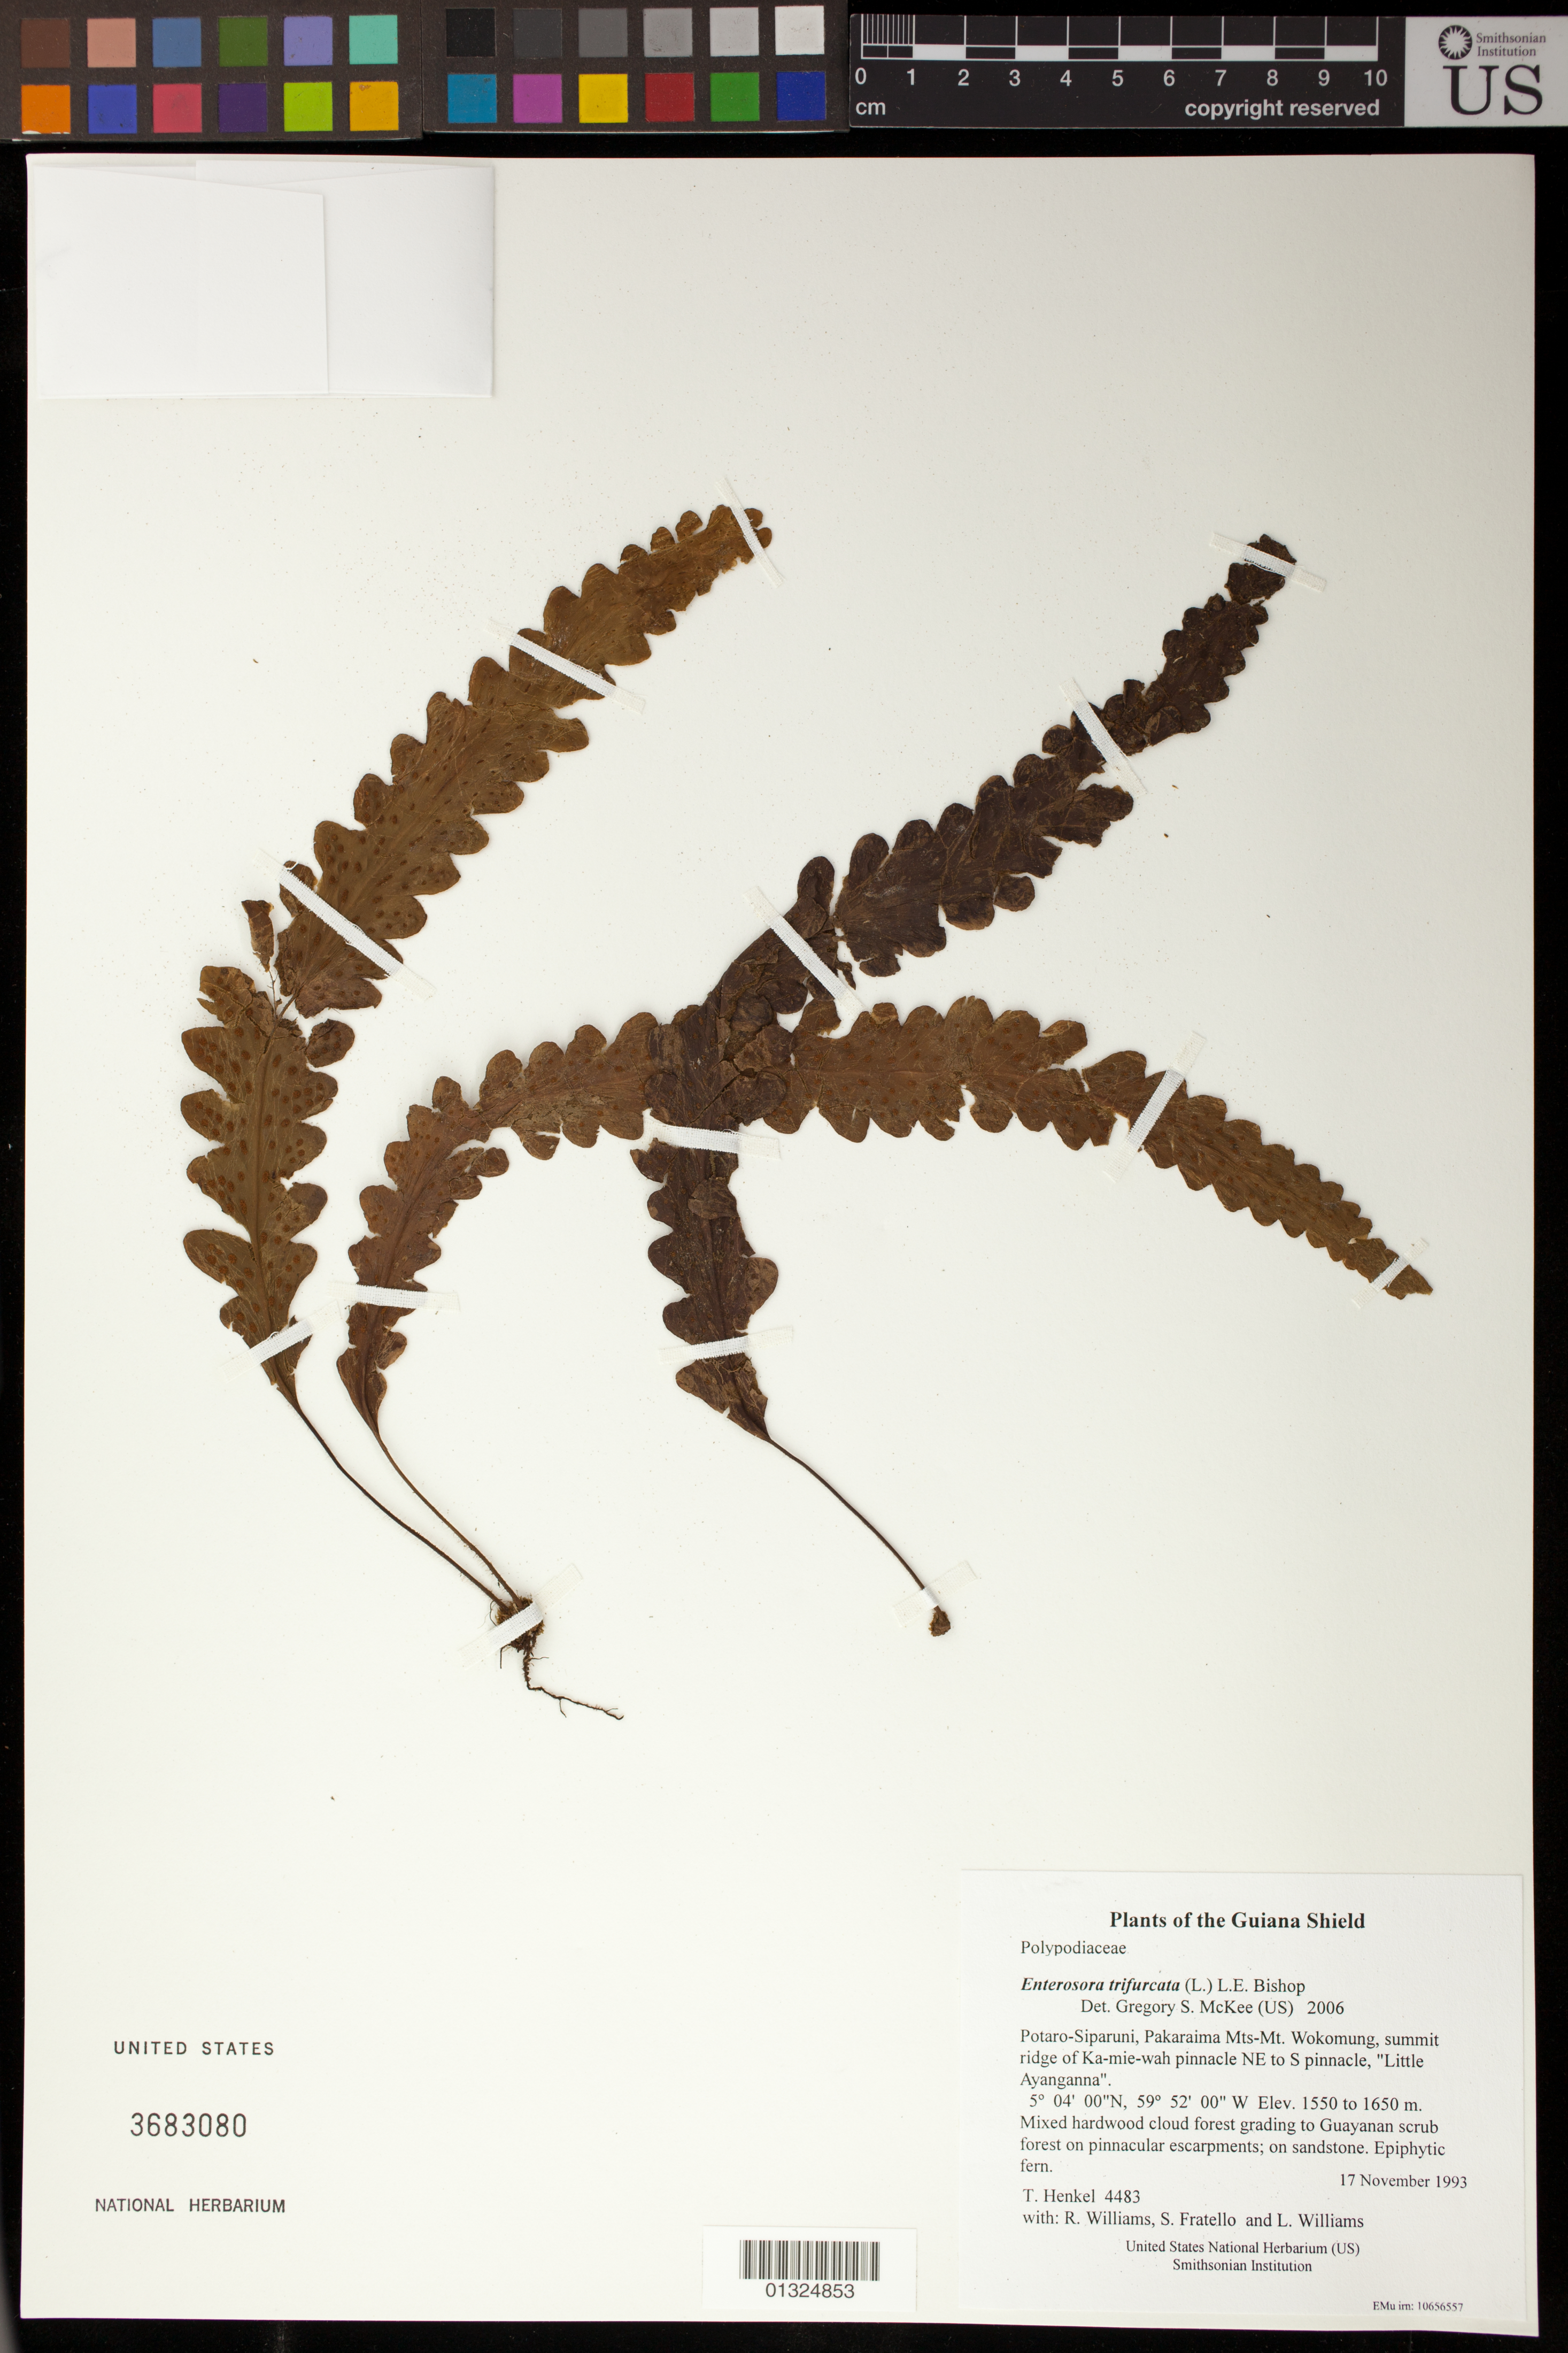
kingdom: Plantae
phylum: Tracheophyta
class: Polypodiopsida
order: Polypodiales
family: Polypodiaceae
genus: Enterosora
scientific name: Enterosora trifurcata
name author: (L.) L.E. Bishop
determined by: McKee, G. S., (US), NMNH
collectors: T. Henkel, R. Williams, S. Fratello & L. Williams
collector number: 4483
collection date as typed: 17 November 1993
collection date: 1993-11-17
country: Guyana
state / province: Potaro-Siparuni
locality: Pakaraima Mts-Mt. Wokomung, summit ridge of Ka-mie-wah pinnacle NE to S pinnacle, "Little Ayanganna"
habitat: Mixed hardwood cloud forest grading to Guayanan scrub forest on pinnacular escarpments; on sandstone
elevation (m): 1550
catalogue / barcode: US 3683080